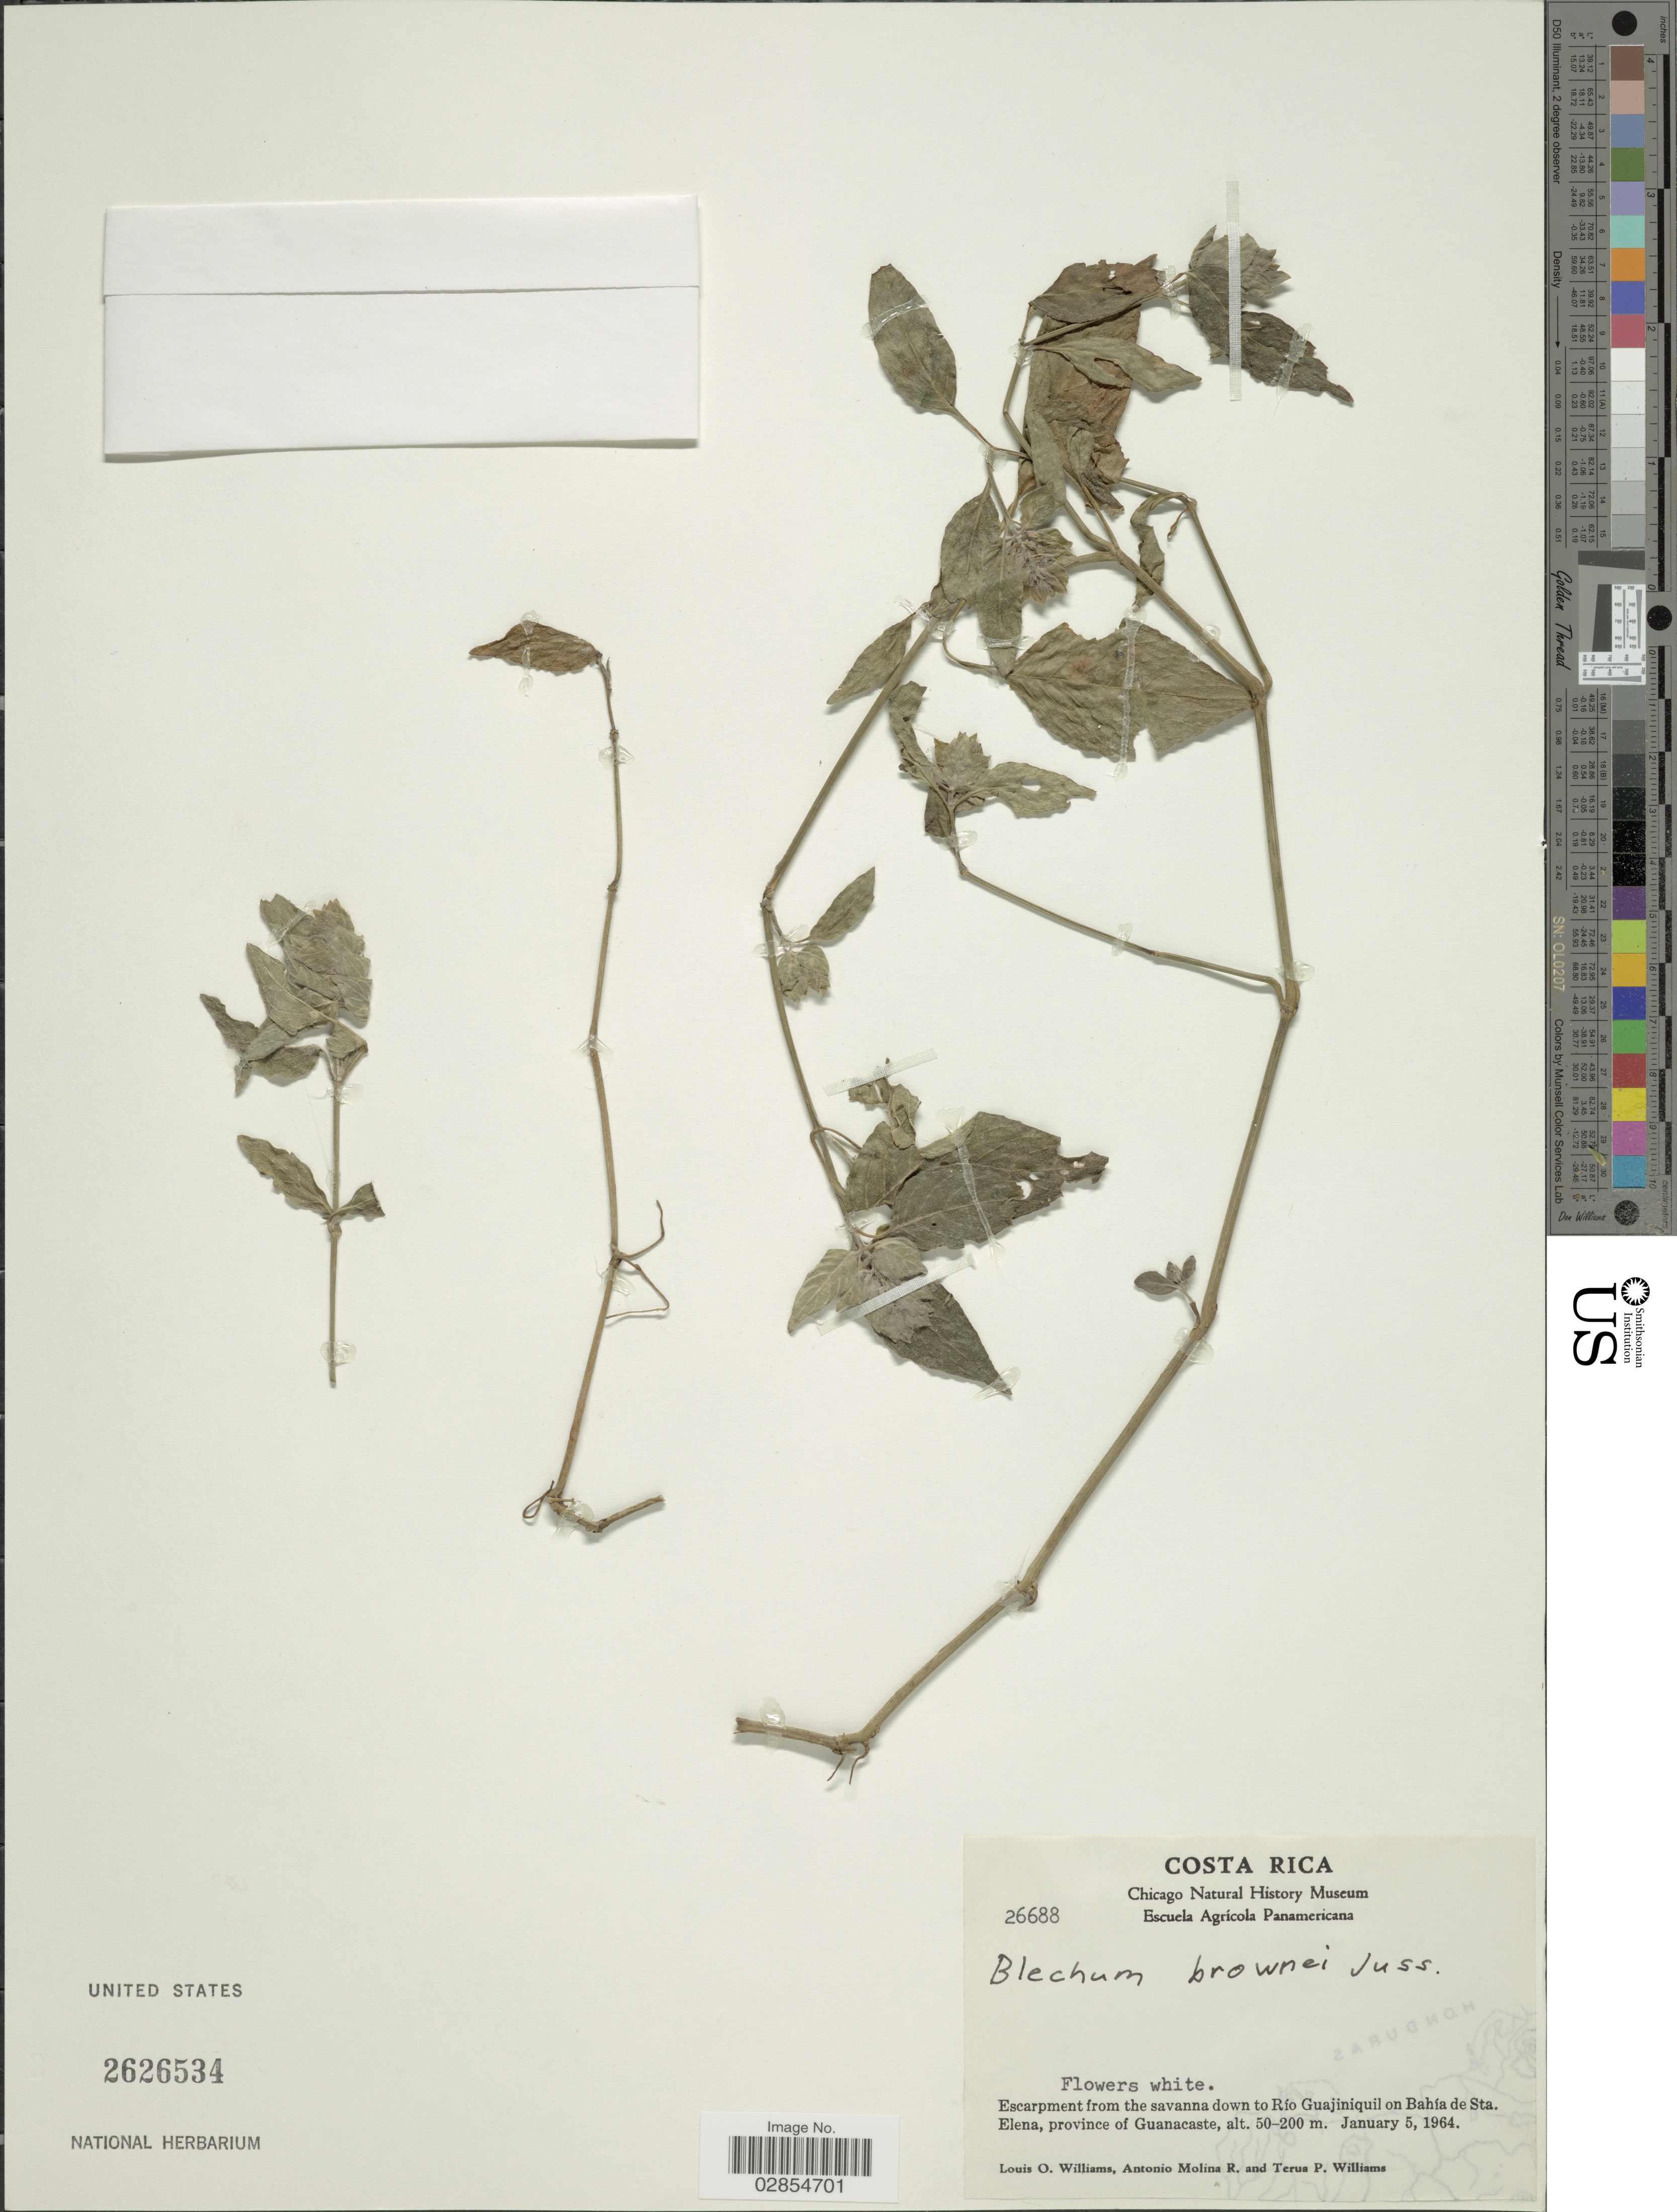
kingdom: Plantae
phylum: Tracheophyta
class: Magnoliopsida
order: Lamiales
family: Acanthaceae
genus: Blechum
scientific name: Blechum pyramidatum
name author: (Lam.) Urb.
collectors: L. O. Williams, A. Molina R. & T. P. Williams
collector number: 26688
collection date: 1964-01-05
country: Costa Rica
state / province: Guanacaste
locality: Escarpment from the savanna down to Río Guajiniquil on Bahía de Sta. Elena, province of Guanacaste.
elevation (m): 50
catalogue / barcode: US 2626534